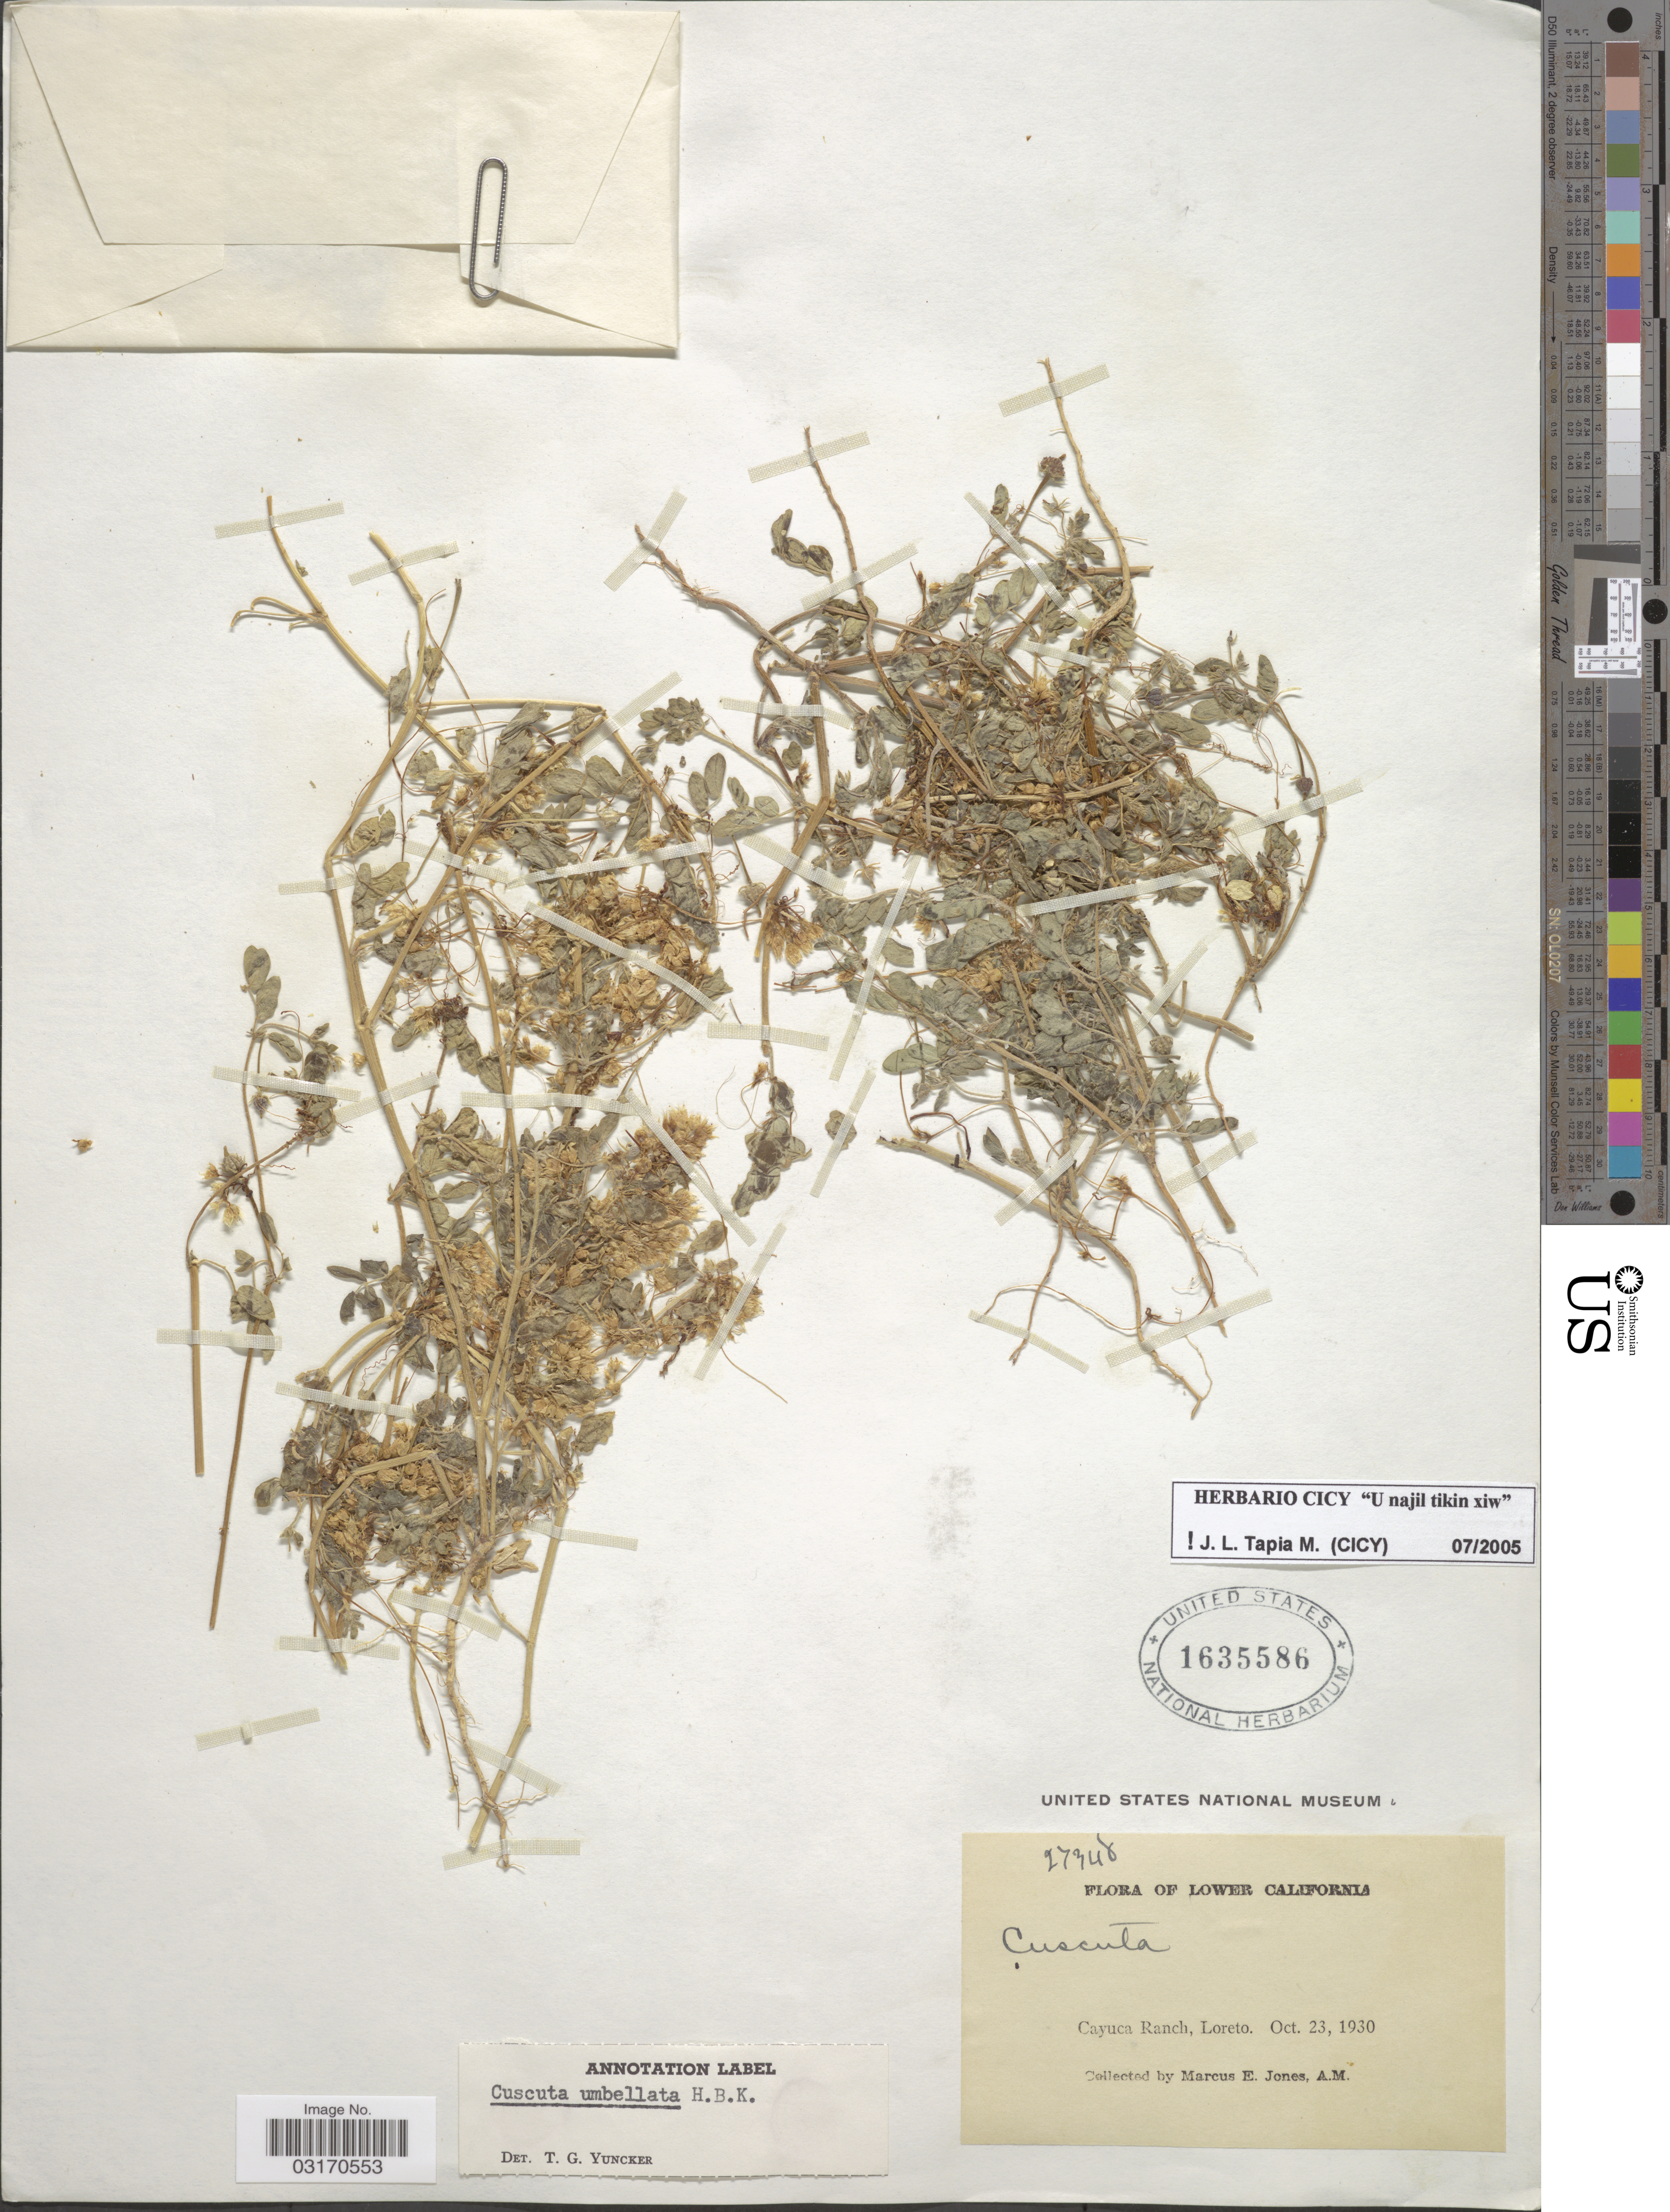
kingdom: Plantae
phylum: Tracheophyta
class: Magnoliopsida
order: Solanales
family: Convolvulaceae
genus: Cuscuta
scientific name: Cuscuta umbellata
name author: Kunth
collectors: M. E. Jones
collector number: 27348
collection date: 1930-10-23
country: Mexico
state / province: Baja California Norte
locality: Lower California. Cayuca Ranch, Loreto.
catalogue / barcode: US 1635586